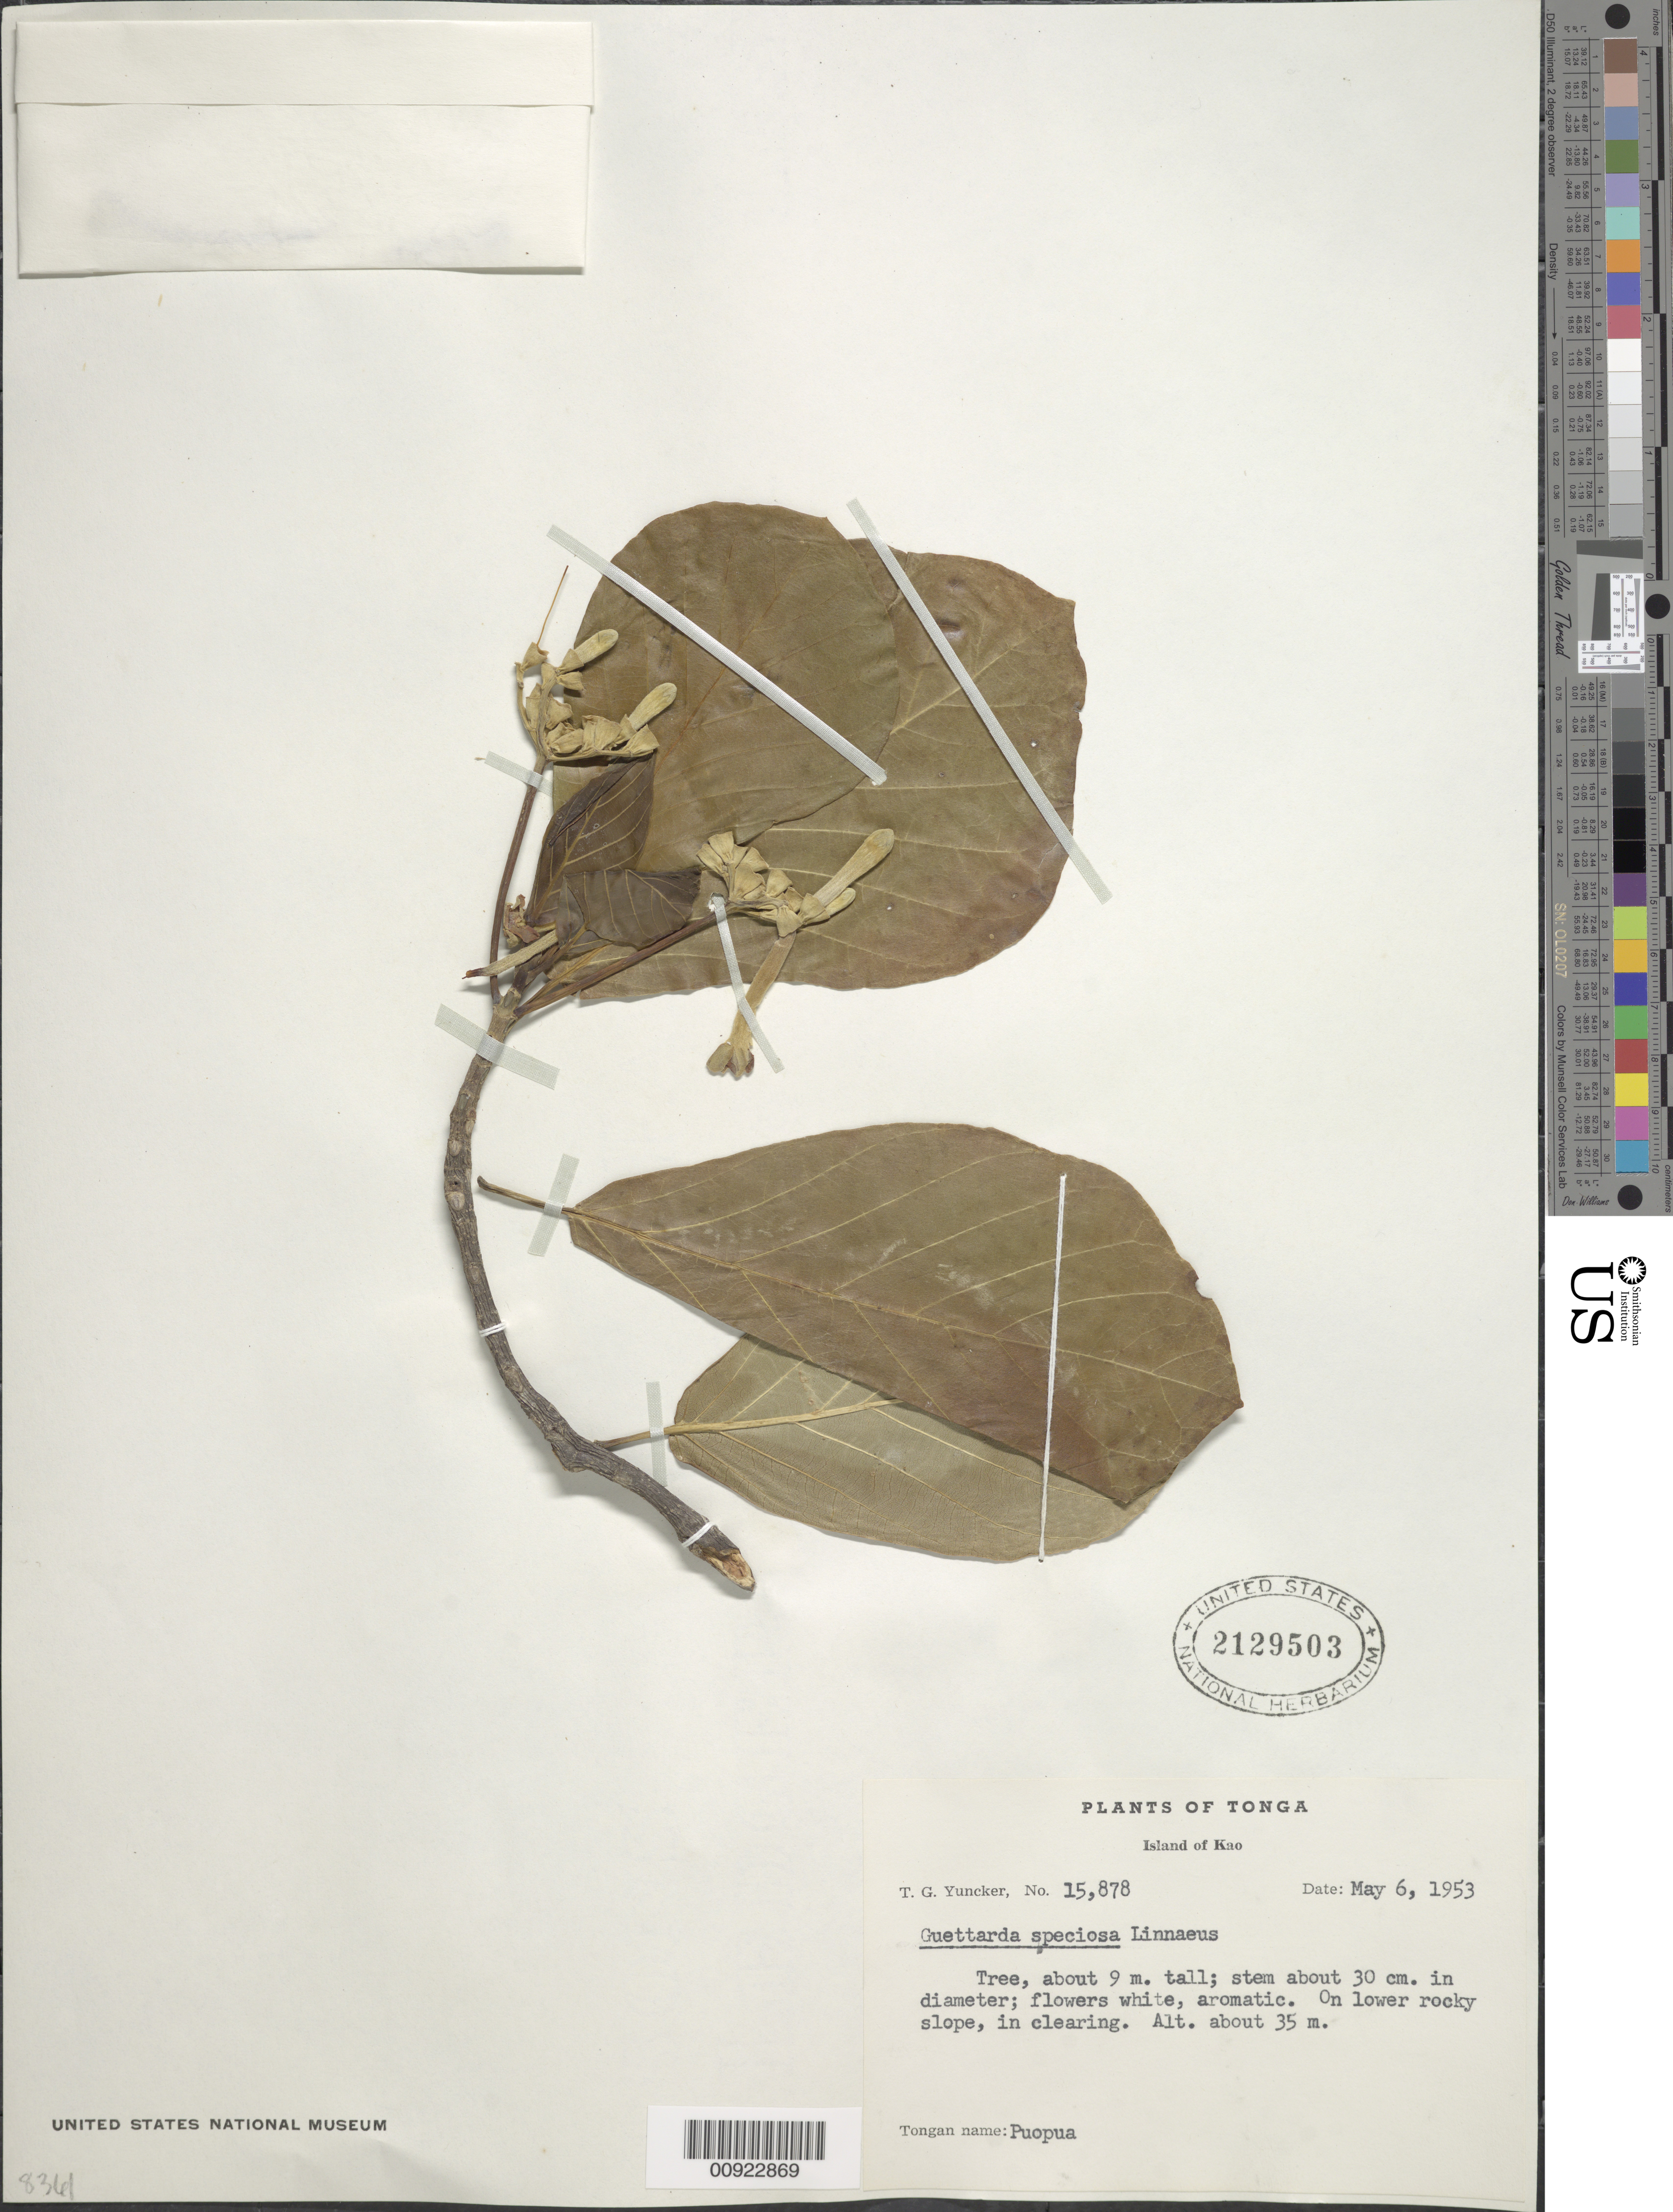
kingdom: Plantae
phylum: Tracheophyta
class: Magnoliopsida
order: Gentianales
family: Rubiaceae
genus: Guettarda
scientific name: Guettarda speciosa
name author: L.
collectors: T. G. Yuncker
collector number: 15878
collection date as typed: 06 May 1953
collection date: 1953-05-06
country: Tonga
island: Kao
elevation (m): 35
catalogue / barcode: US 2129503